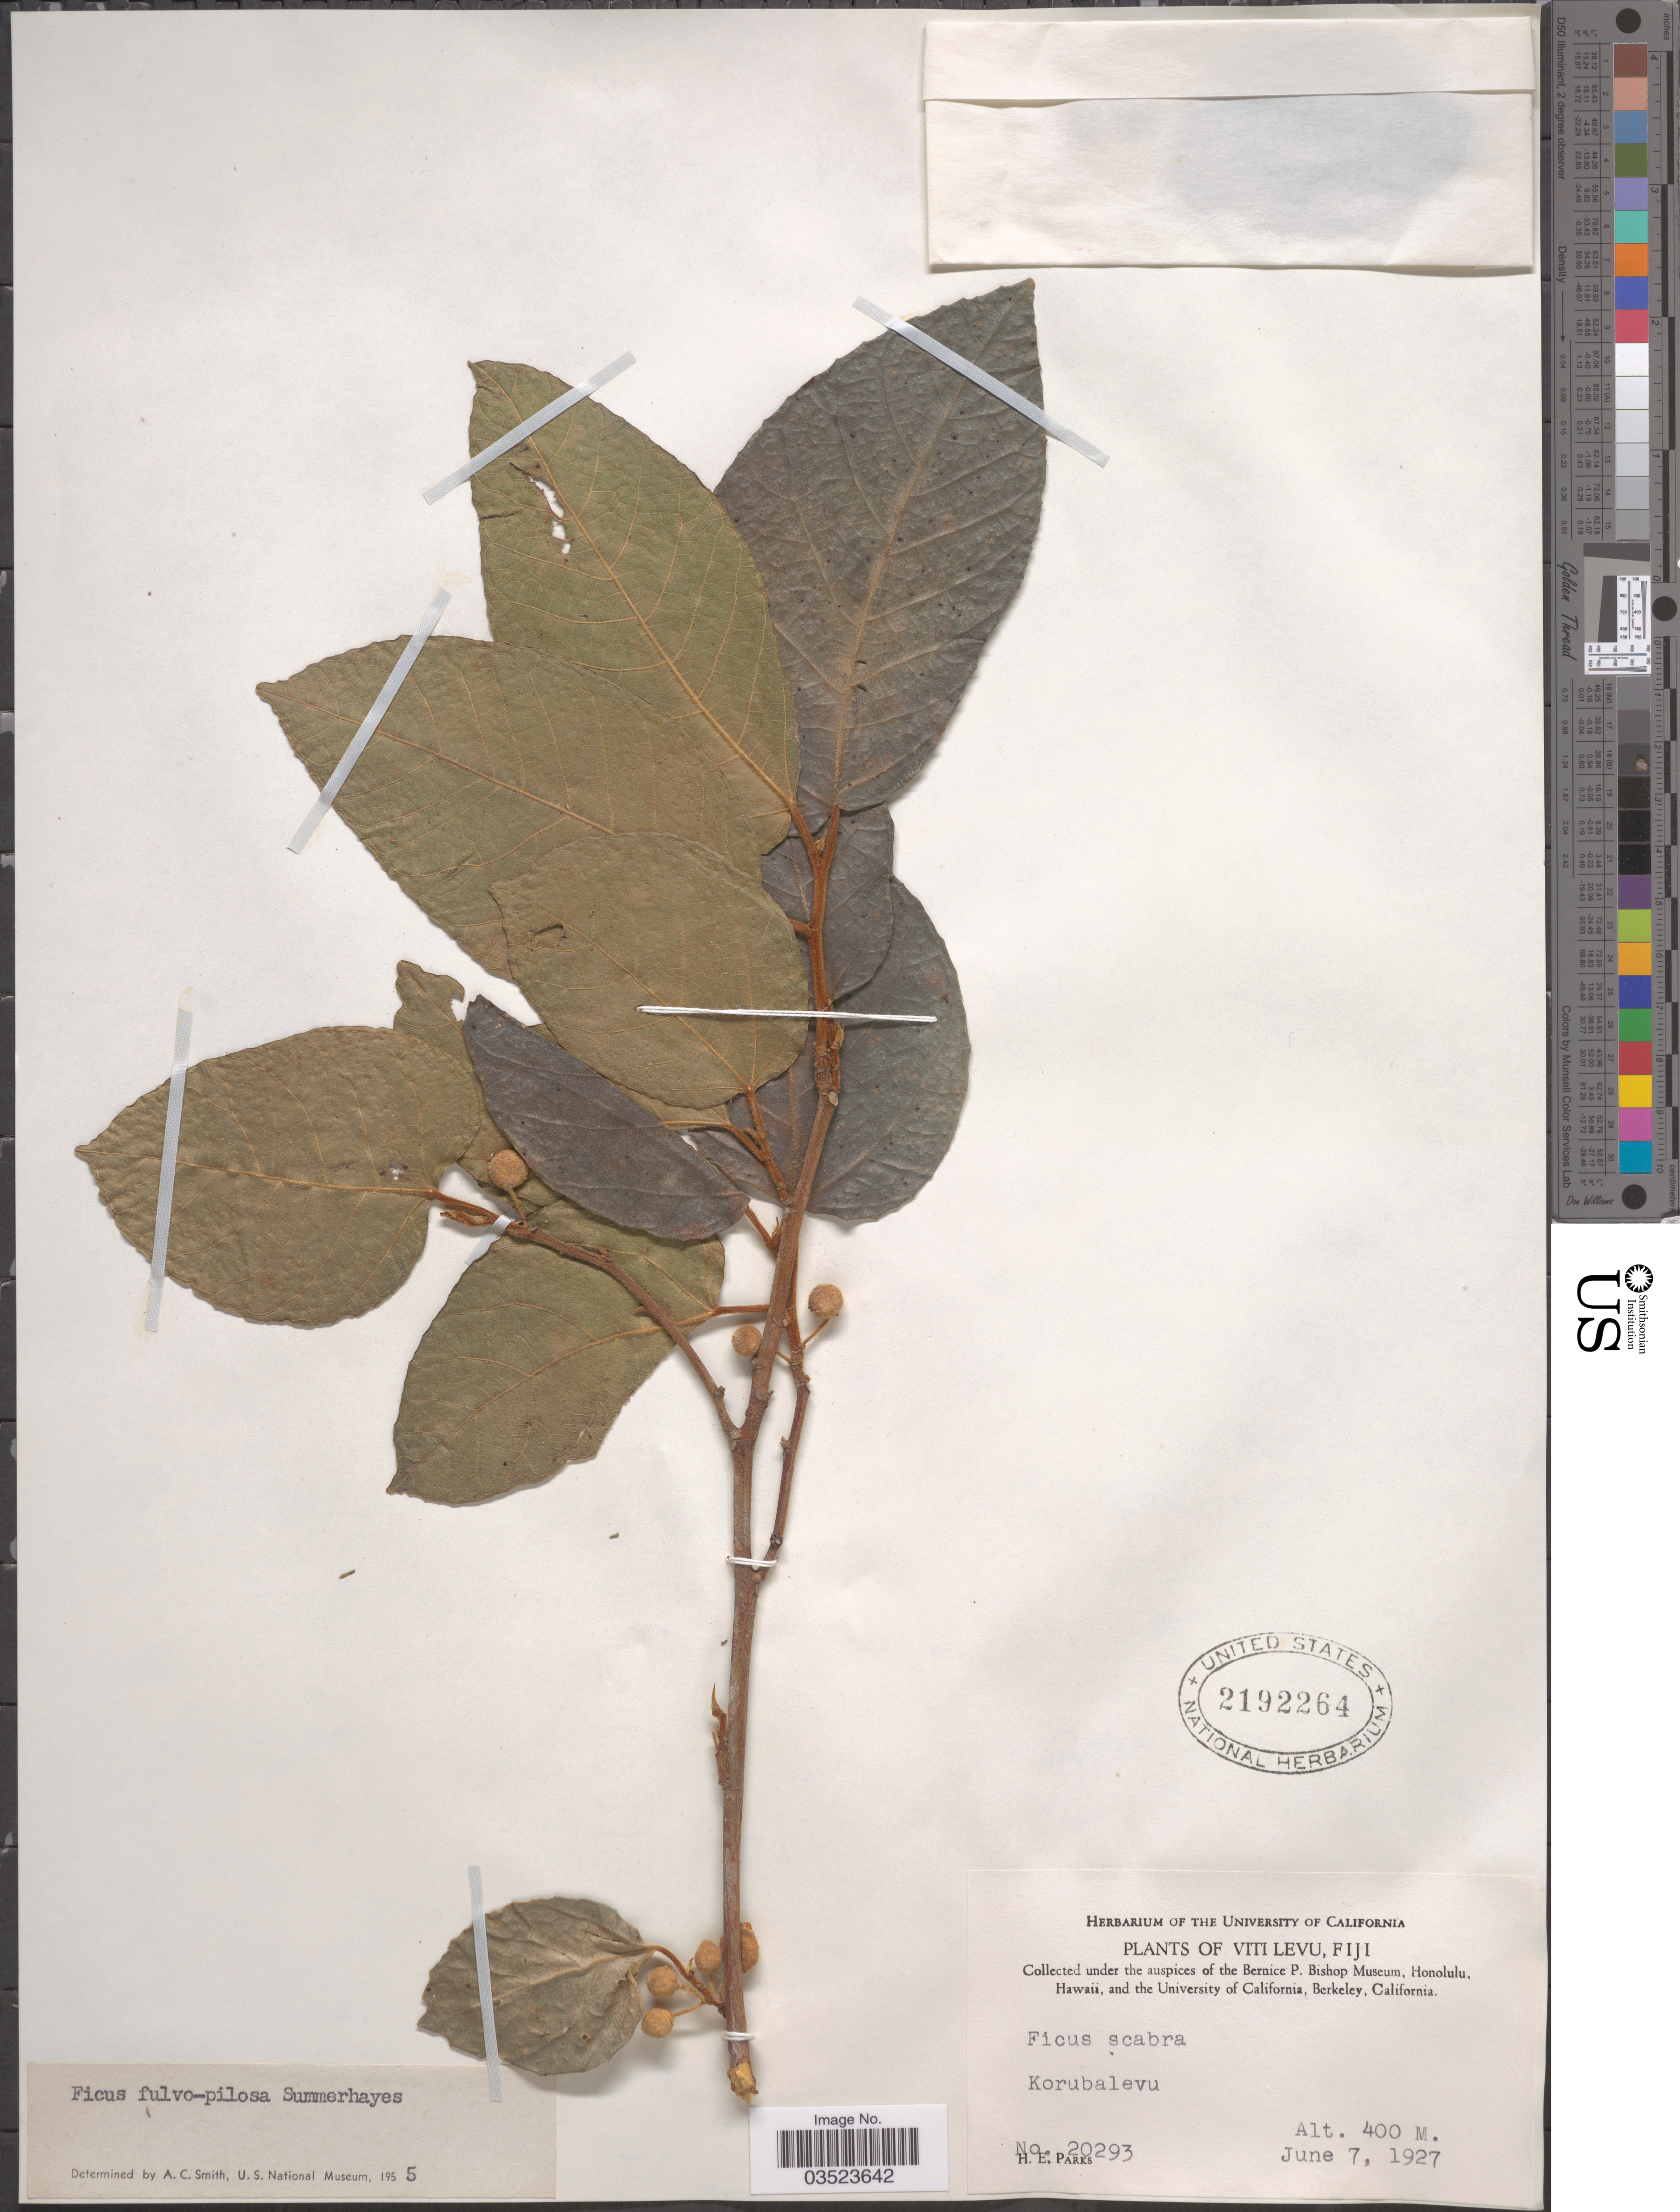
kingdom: Plantae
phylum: Tracheophyta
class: Magnoliopsida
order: Rosales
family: Moraceae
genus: Ficus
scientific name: Ficus fulvo-pilosa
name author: Summerh. in A.C. Sm.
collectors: H. E. Parks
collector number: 20293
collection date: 1927-06-07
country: Fiji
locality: Viti Levu. Korubalevu.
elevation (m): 400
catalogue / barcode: US 2192264